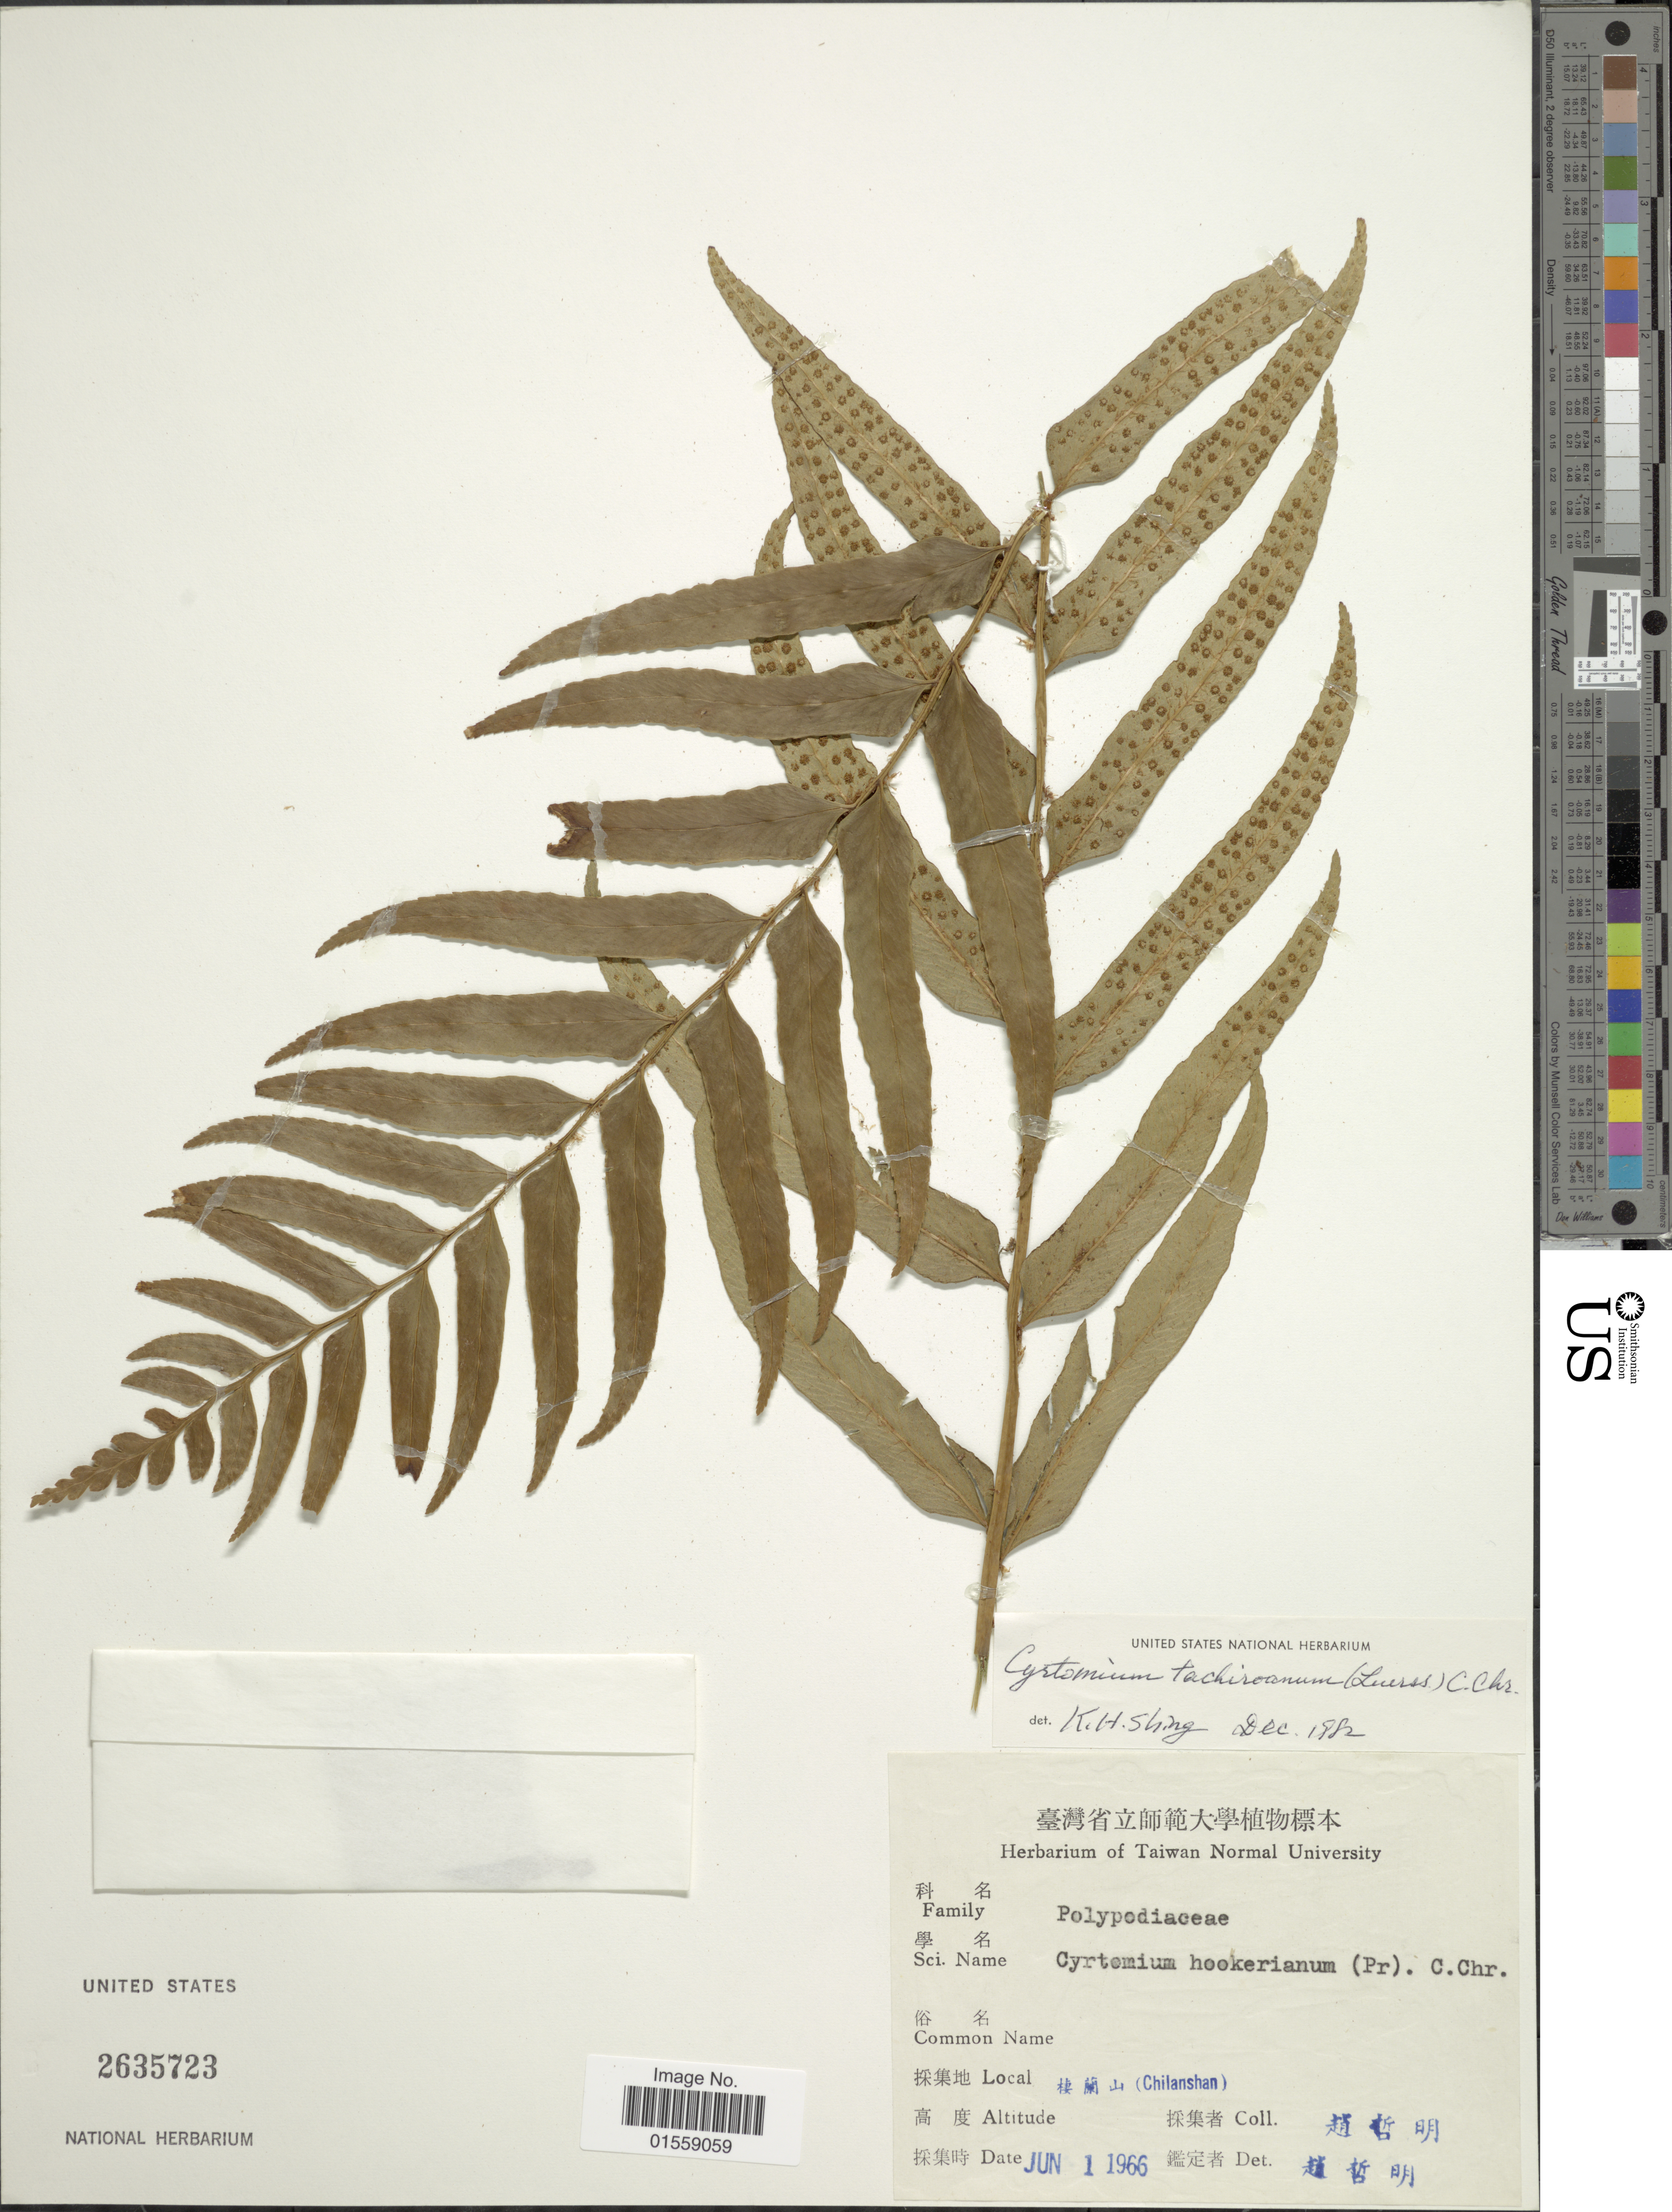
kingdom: Plantae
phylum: Tracheophyta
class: Polypodiopsida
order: Polypodiales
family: Dryopteridaceae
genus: Polystichum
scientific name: Polystichum hookerianum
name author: (C. Presl) C. Chr.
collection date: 1966-06-01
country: Taiwan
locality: Chilanshan.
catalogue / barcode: US 2635723